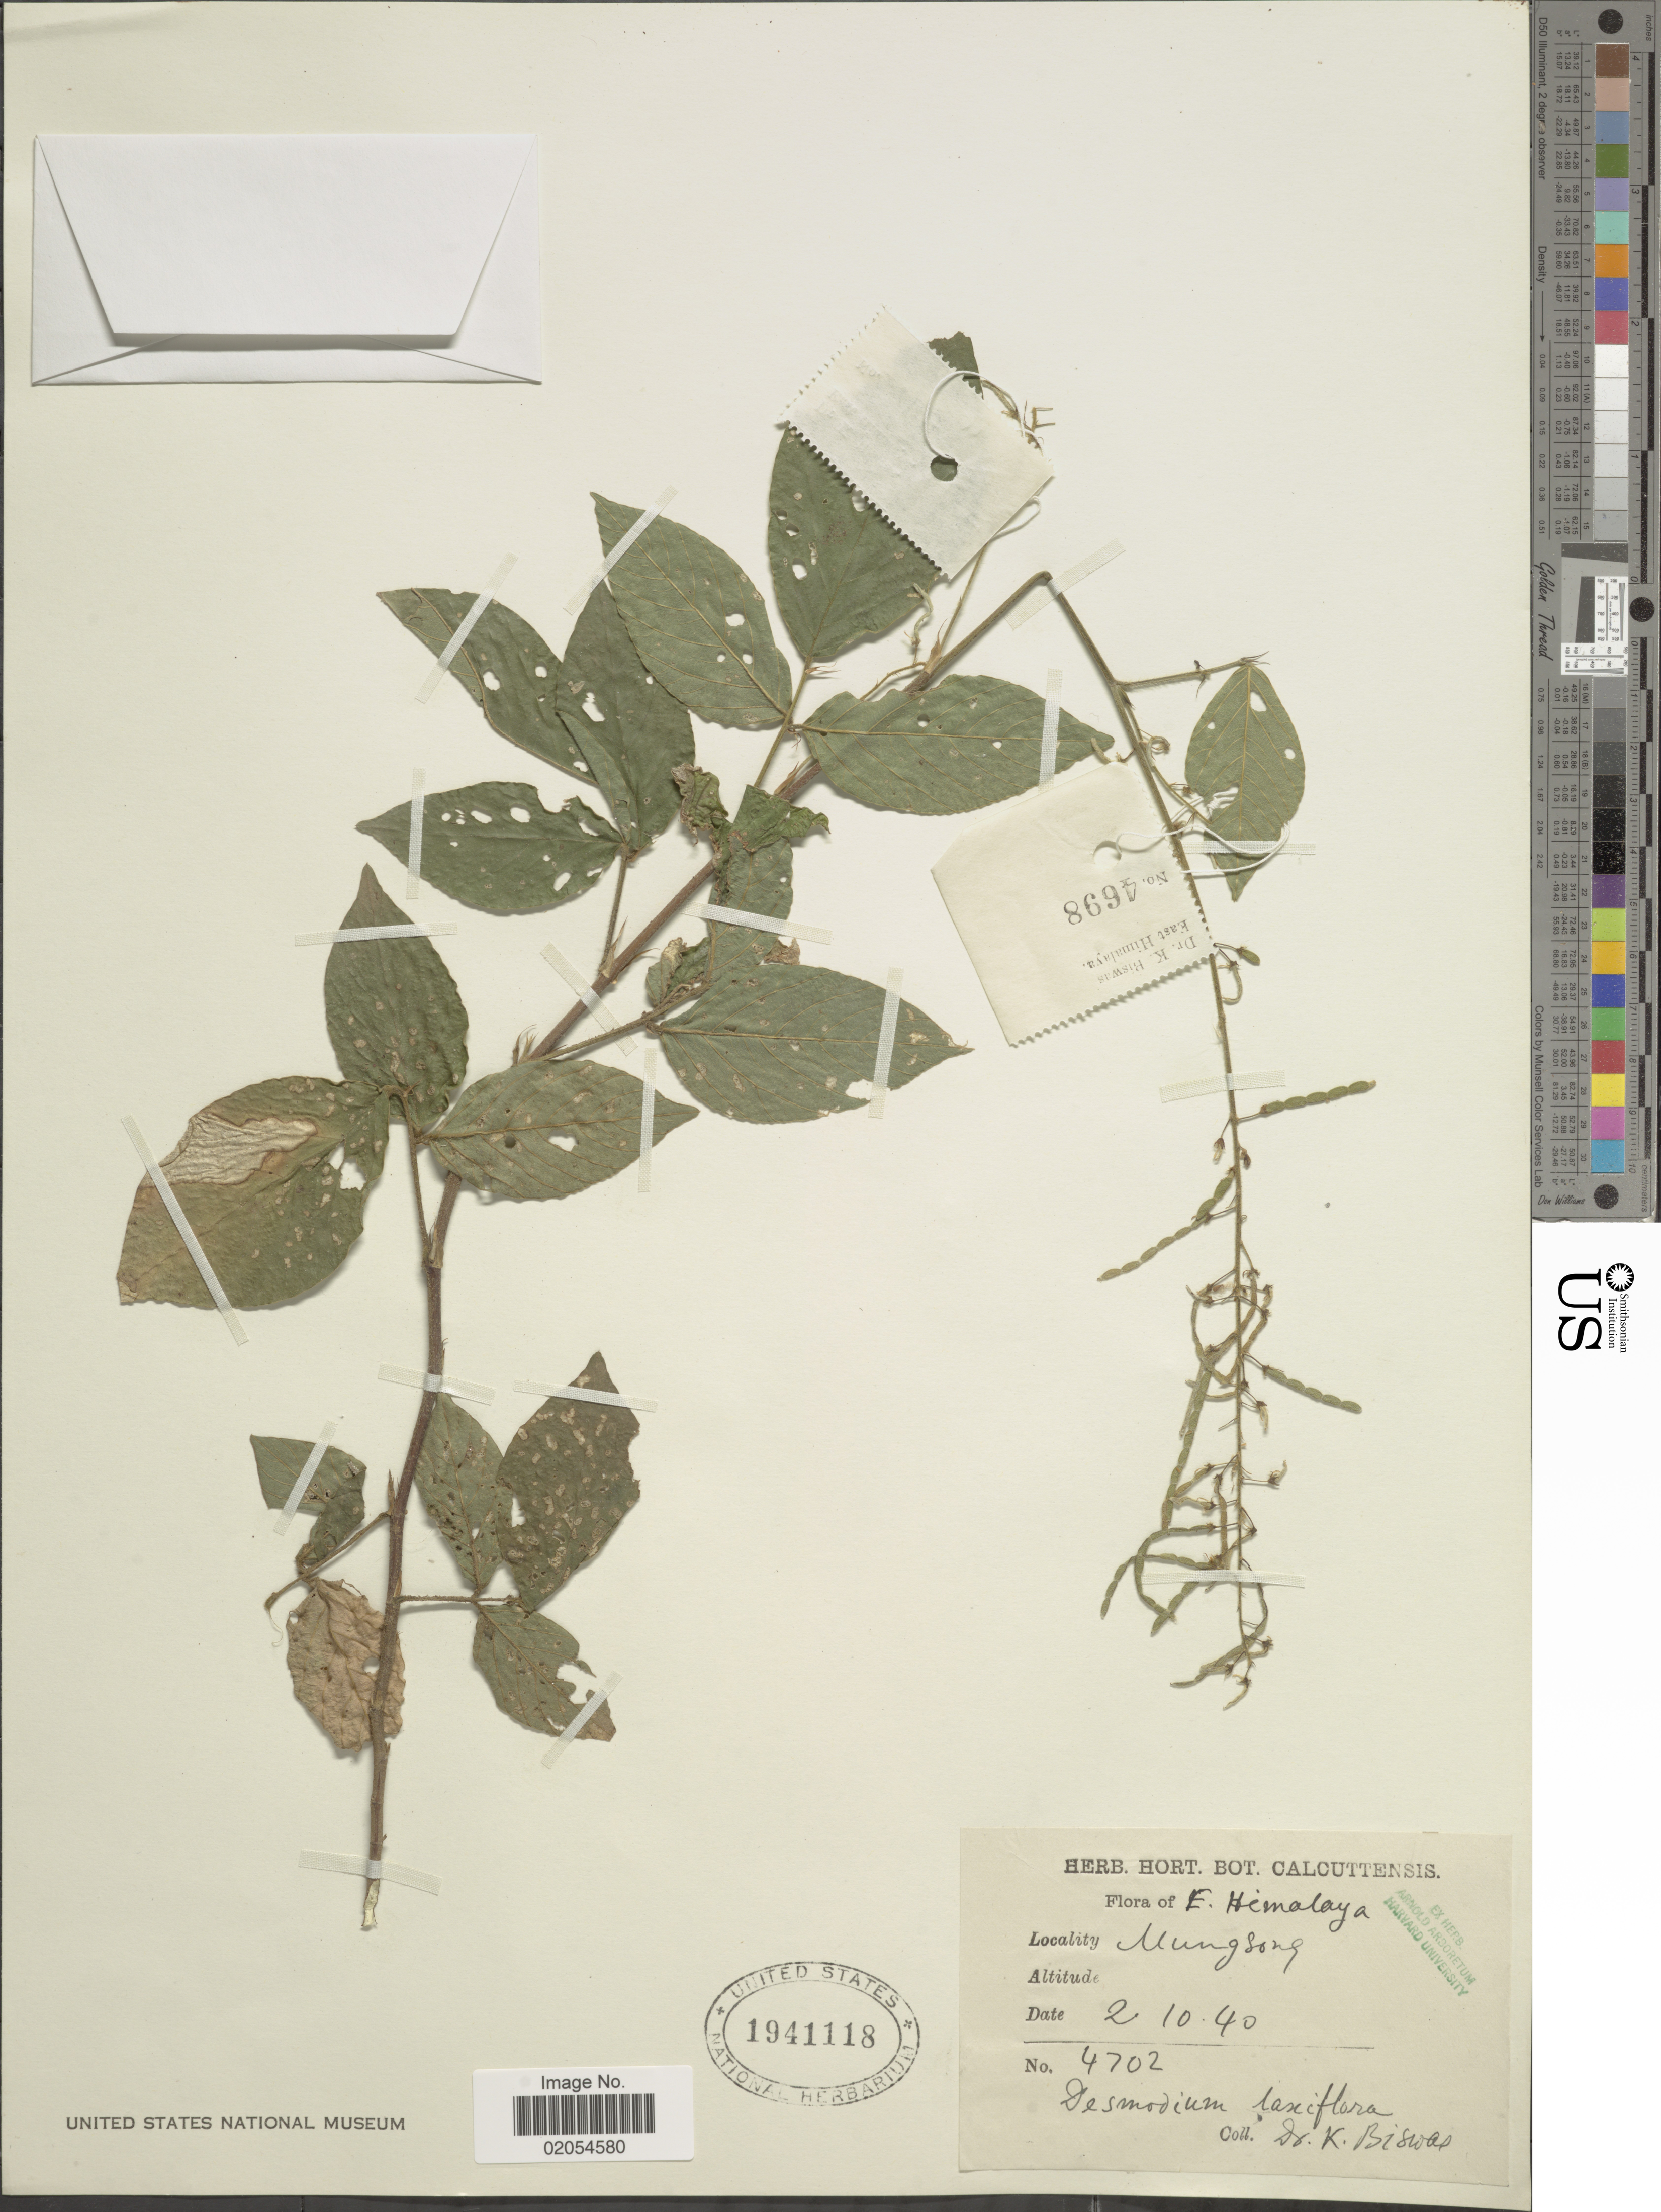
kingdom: Plantae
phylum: Tracheophyta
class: Magnoliopsida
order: Fabales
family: Fabaceae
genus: Sohmaea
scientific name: Sohmaea laxiflora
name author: (DC.) H. Ohashi & K. Ohashi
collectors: K. Biswas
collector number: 4702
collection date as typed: Transcribed d/m/y: 2/10/40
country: India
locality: E. Himalaya. Mungsong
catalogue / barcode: US 1941118